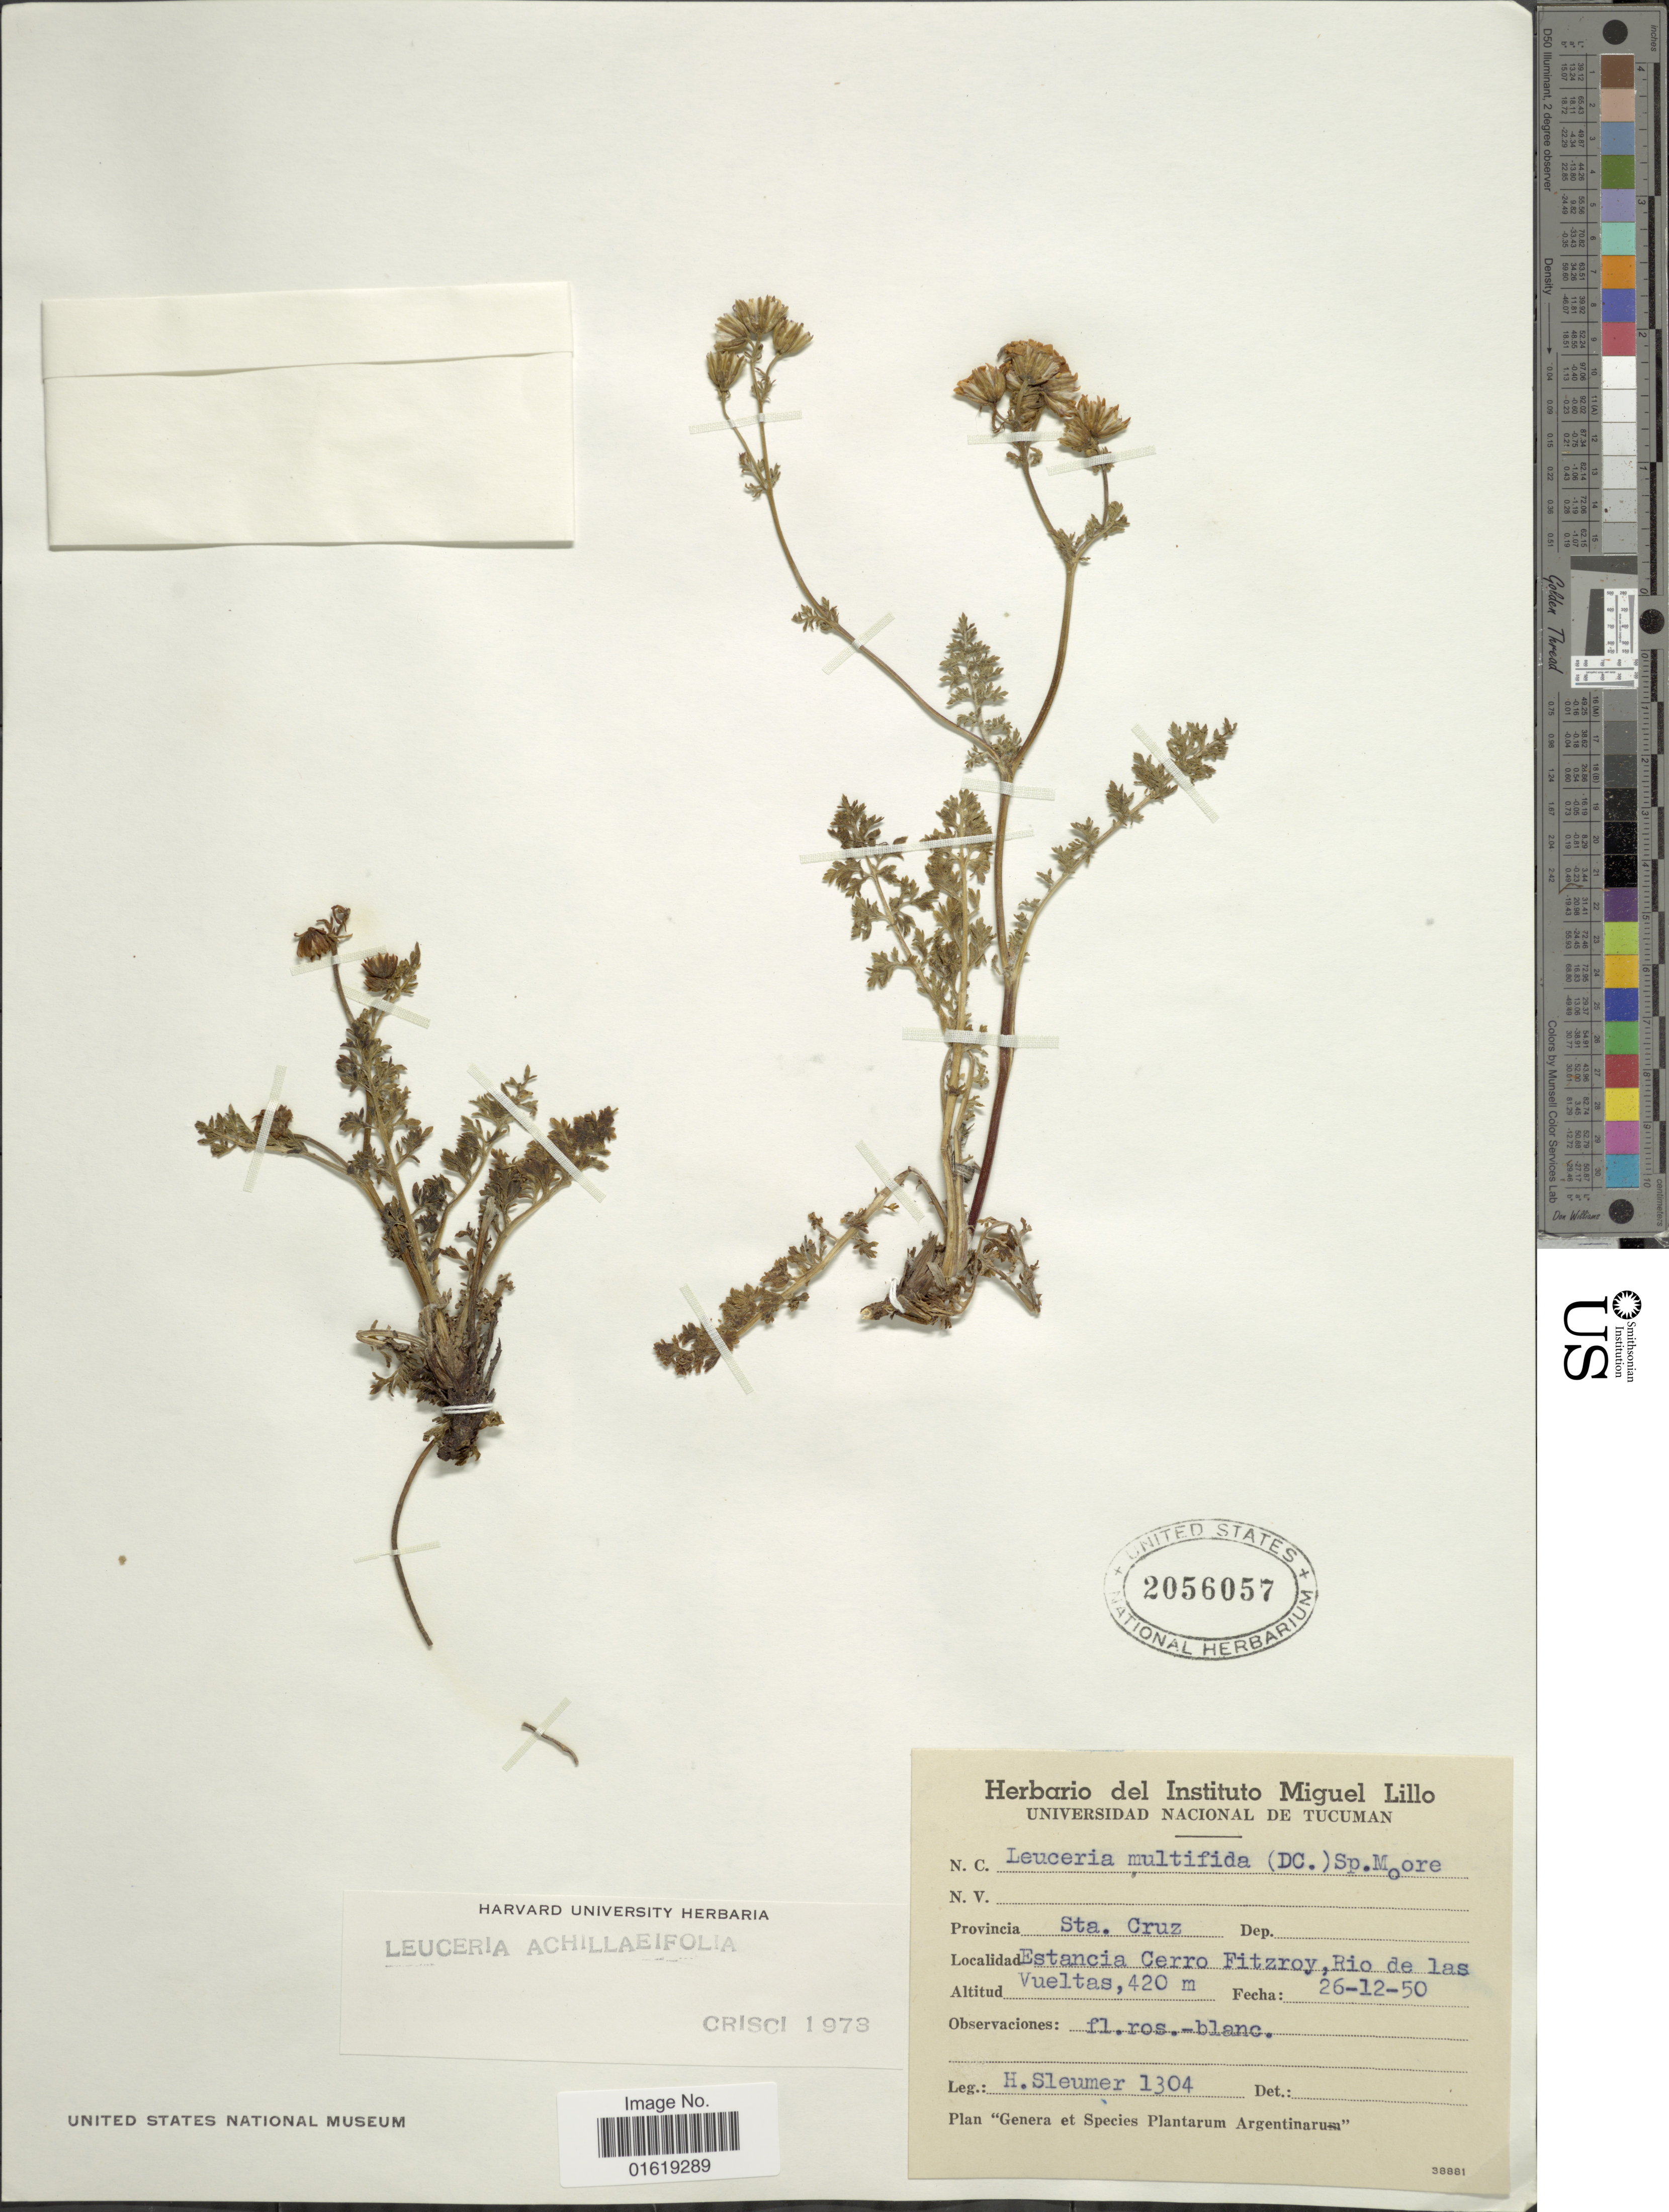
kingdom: Plantae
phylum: Tracheophyta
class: Magnoliopsida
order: Asterales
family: Asteraceae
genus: Leucheria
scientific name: Leucheria achillaeifolia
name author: Hook. & Arn.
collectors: H. O. Sleumer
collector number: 1304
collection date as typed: Transcribed d/m/y: 26/12/50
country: Argentina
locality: Provincia Sta. Cruz. Estancia Cerro Fitzroy, Rio de las Vueltas.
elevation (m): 420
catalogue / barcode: US 2056057